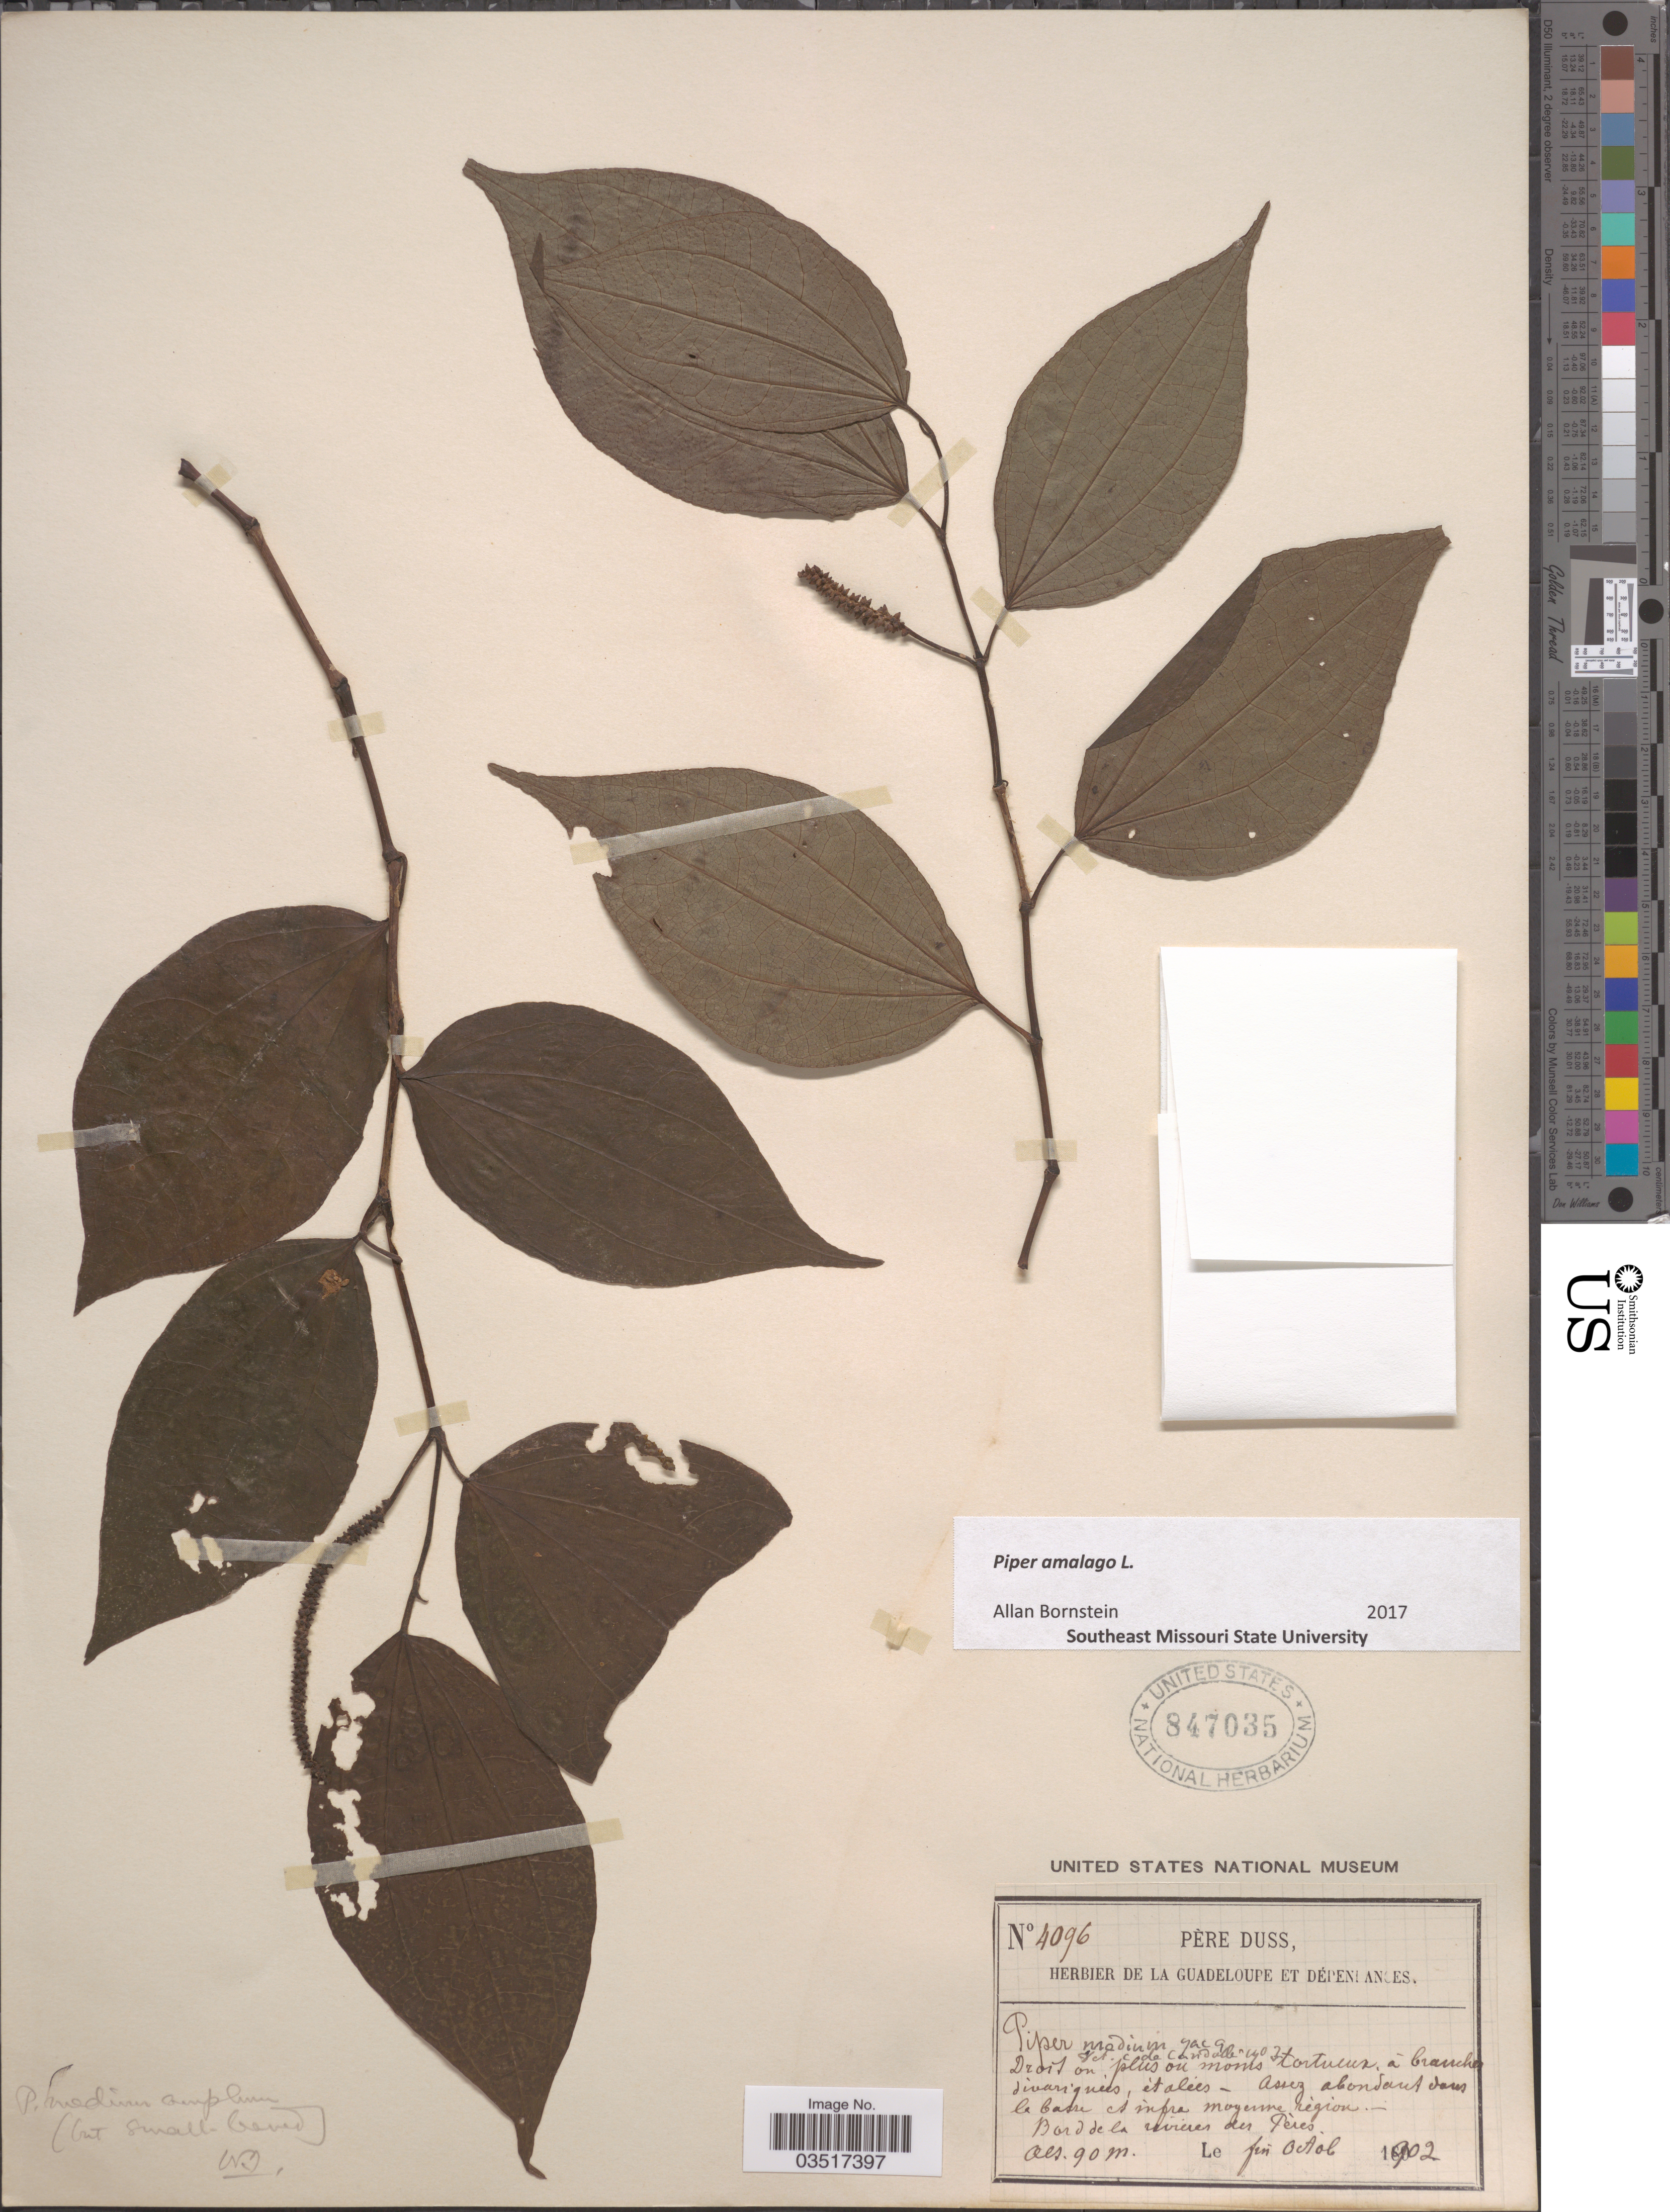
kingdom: Plantae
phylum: Tracheophyta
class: Magnoliopsida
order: Piperales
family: Piperaceae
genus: Piper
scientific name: Piper amalago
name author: L.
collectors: Père Duss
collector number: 4096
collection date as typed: fin Octob 1902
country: Guadeloupe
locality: Assez abondant vaus la basse et infra mogerme [interpreted] règion. Bord de la rivieres des Pères.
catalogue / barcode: US 847035